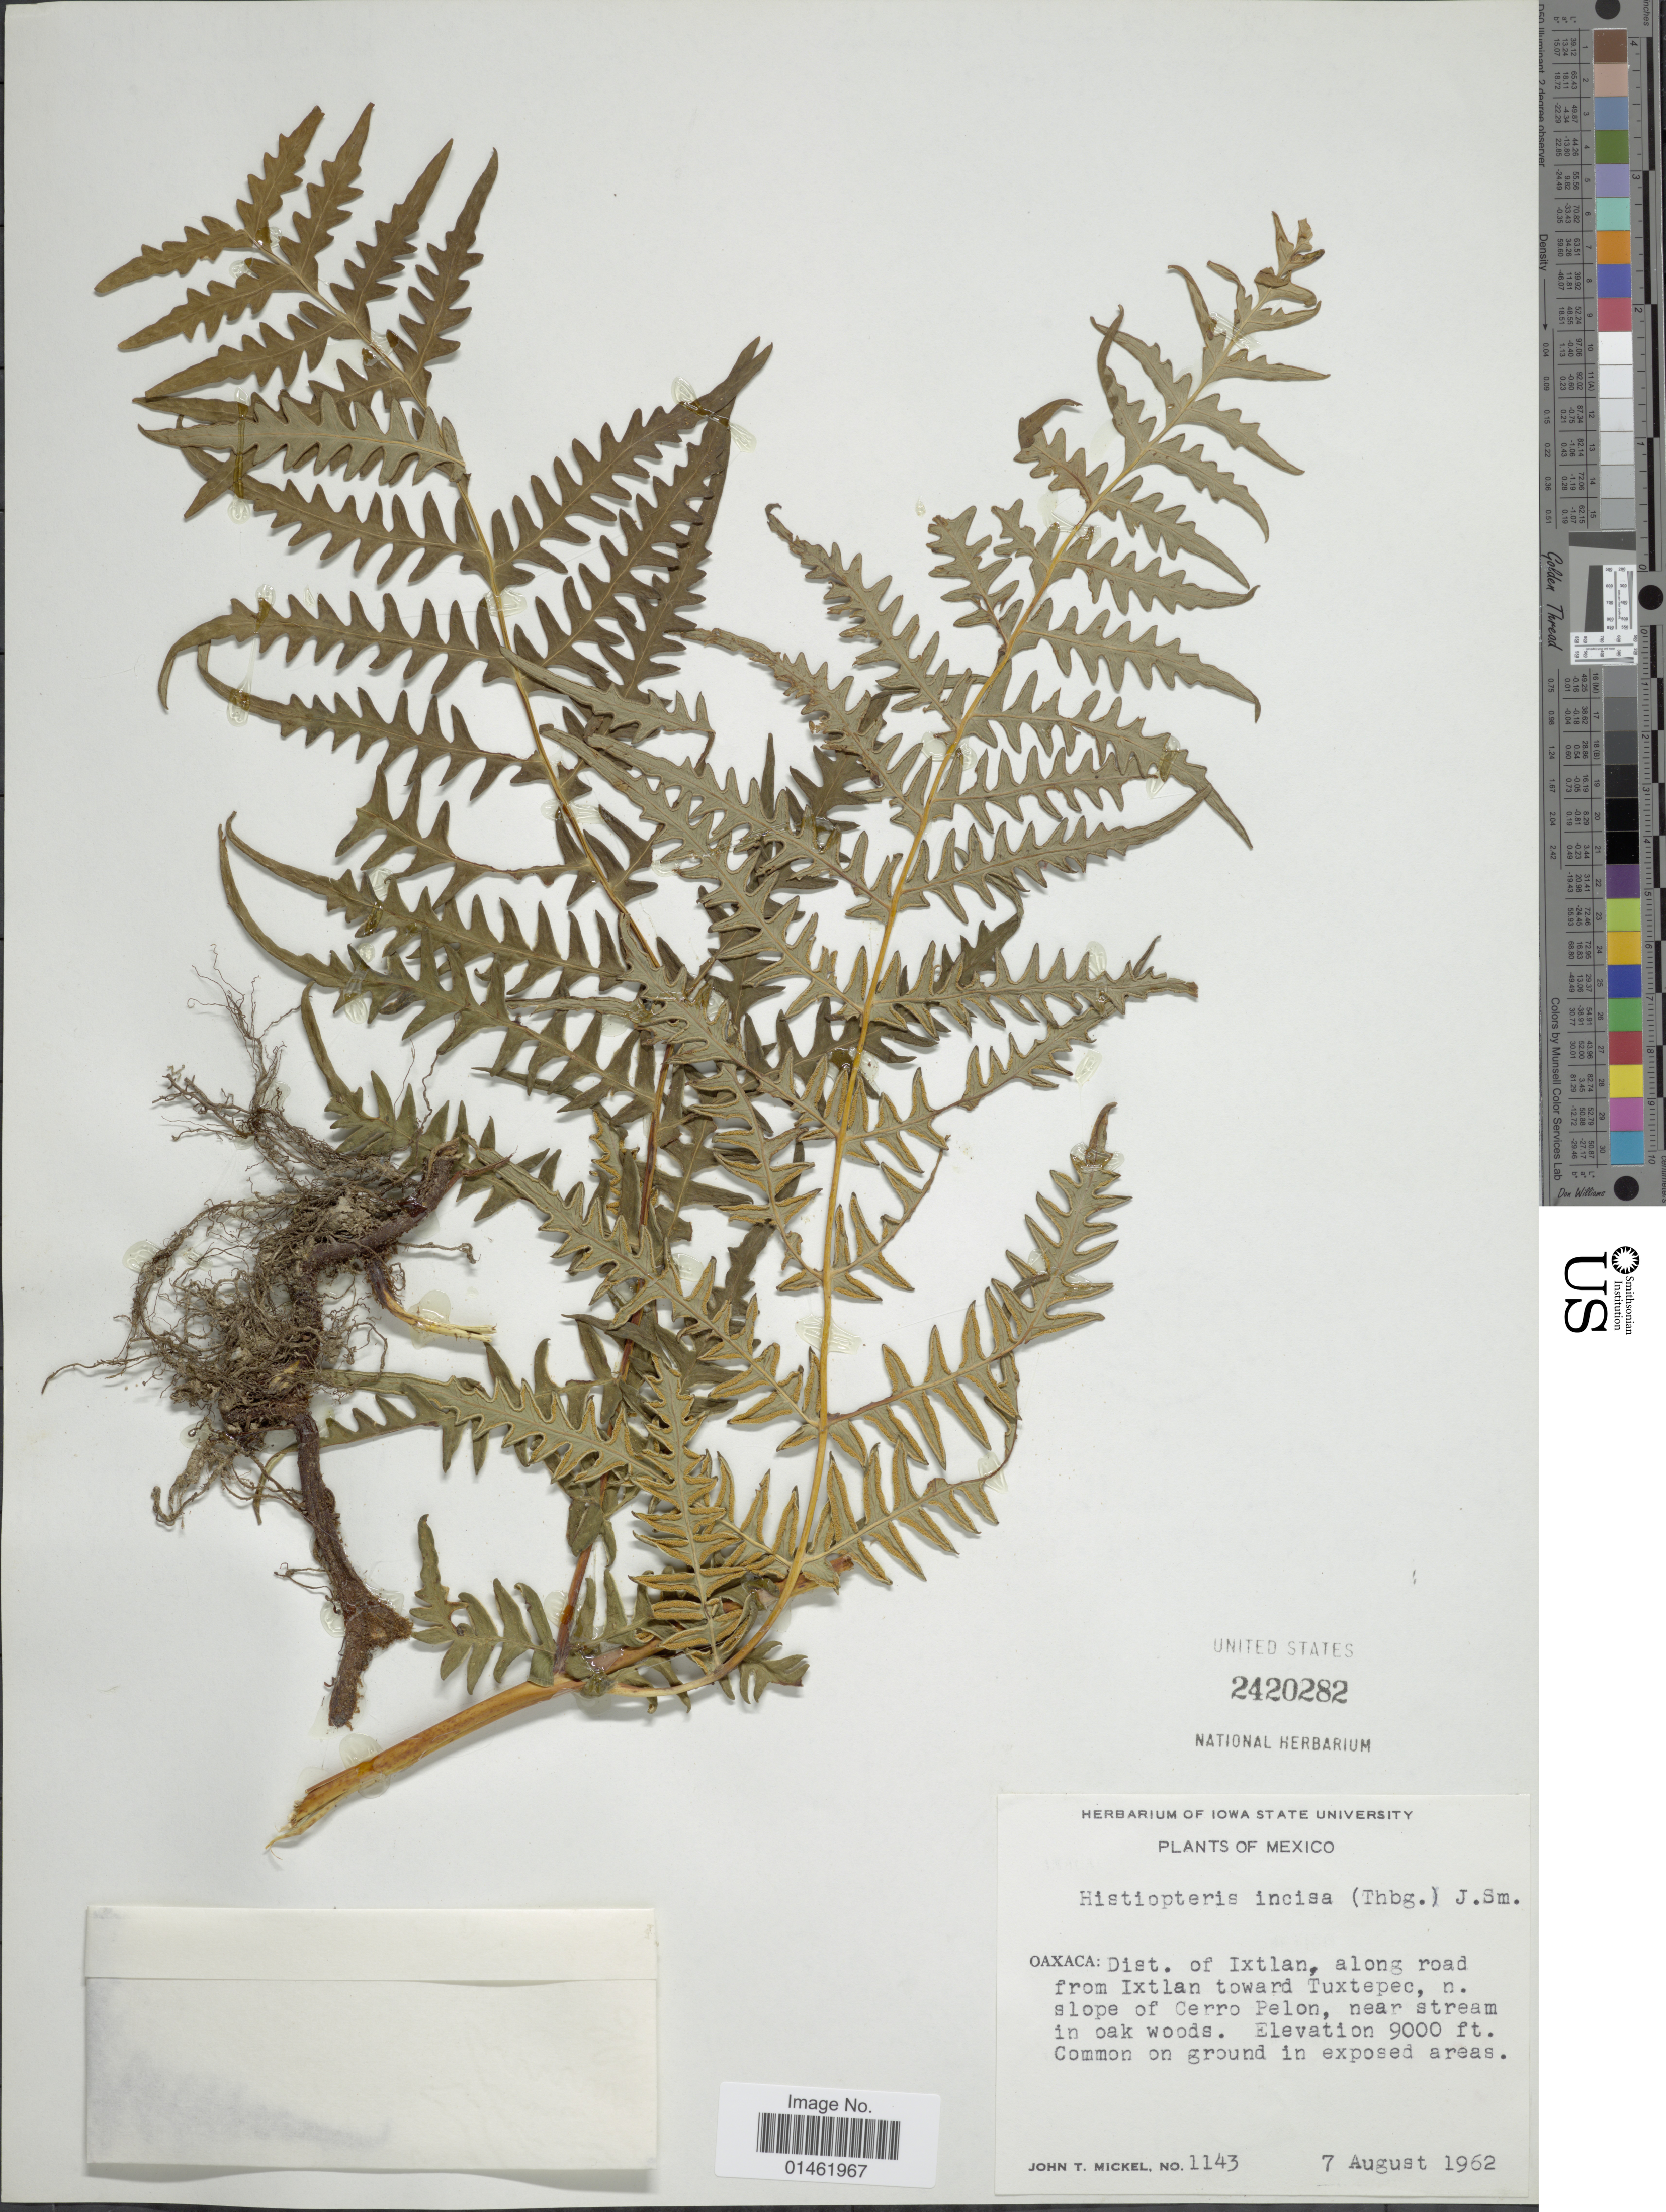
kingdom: Plantae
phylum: Tracheophyta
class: Polypodiopsida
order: Polypodiales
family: Dennstaedtiaceae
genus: Histiopteris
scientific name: Histiopteris incisa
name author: (Thunb.) J. Sm.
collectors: J. T. Mickel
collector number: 1143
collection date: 1962-08-07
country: Mexico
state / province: Oaxaca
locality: Oaxaca: Dist. of Ixtlan, along road from Ixtlan toward Tuxtepec, n. slope of Cerro Pelon, near stream in oak woods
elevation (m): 2743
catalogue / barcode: US 2420282